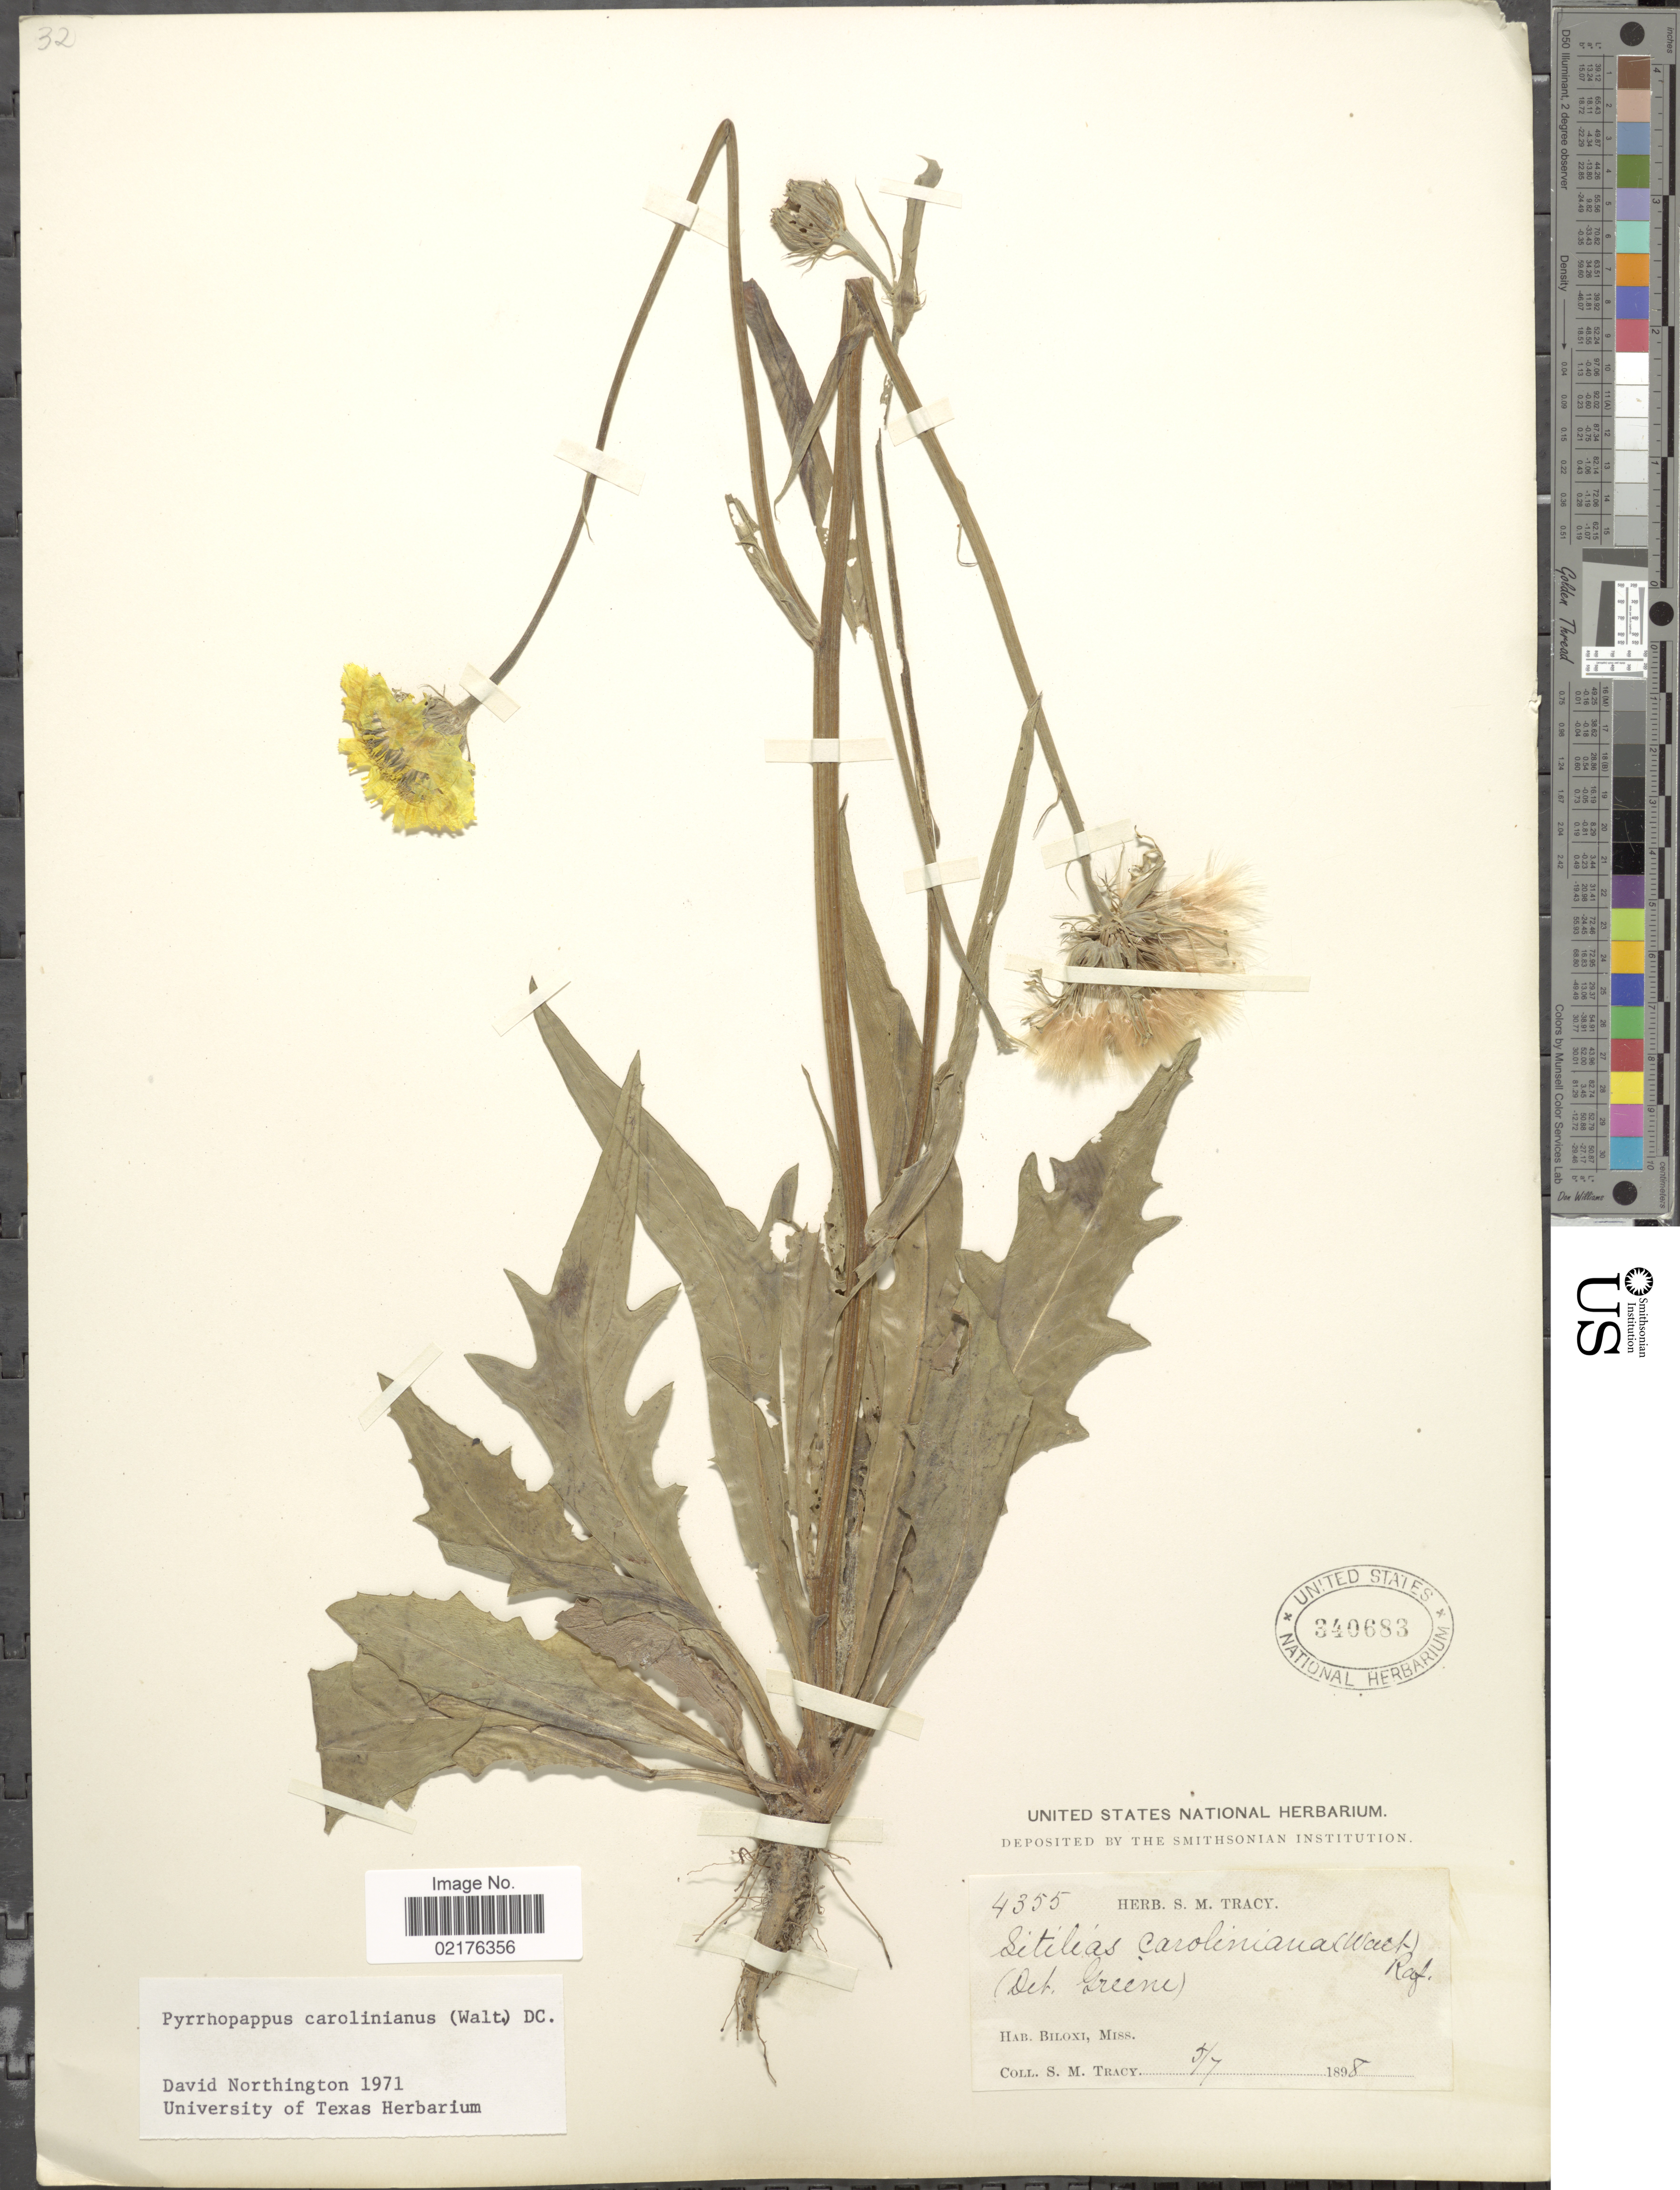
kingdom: Plantae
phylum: Tracheophyta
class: Magnoliopsida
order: Asterales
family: Asteraceae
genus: Pyrrhopappus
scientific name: Pyrrhopappus carolinianus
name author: (Walter) DC.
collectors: S. M. Tracy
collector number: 4355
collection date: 1898-07-05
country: United States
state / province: Mississippi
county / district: Harrison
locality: Biloxi, Miss.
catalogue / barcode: US 340683